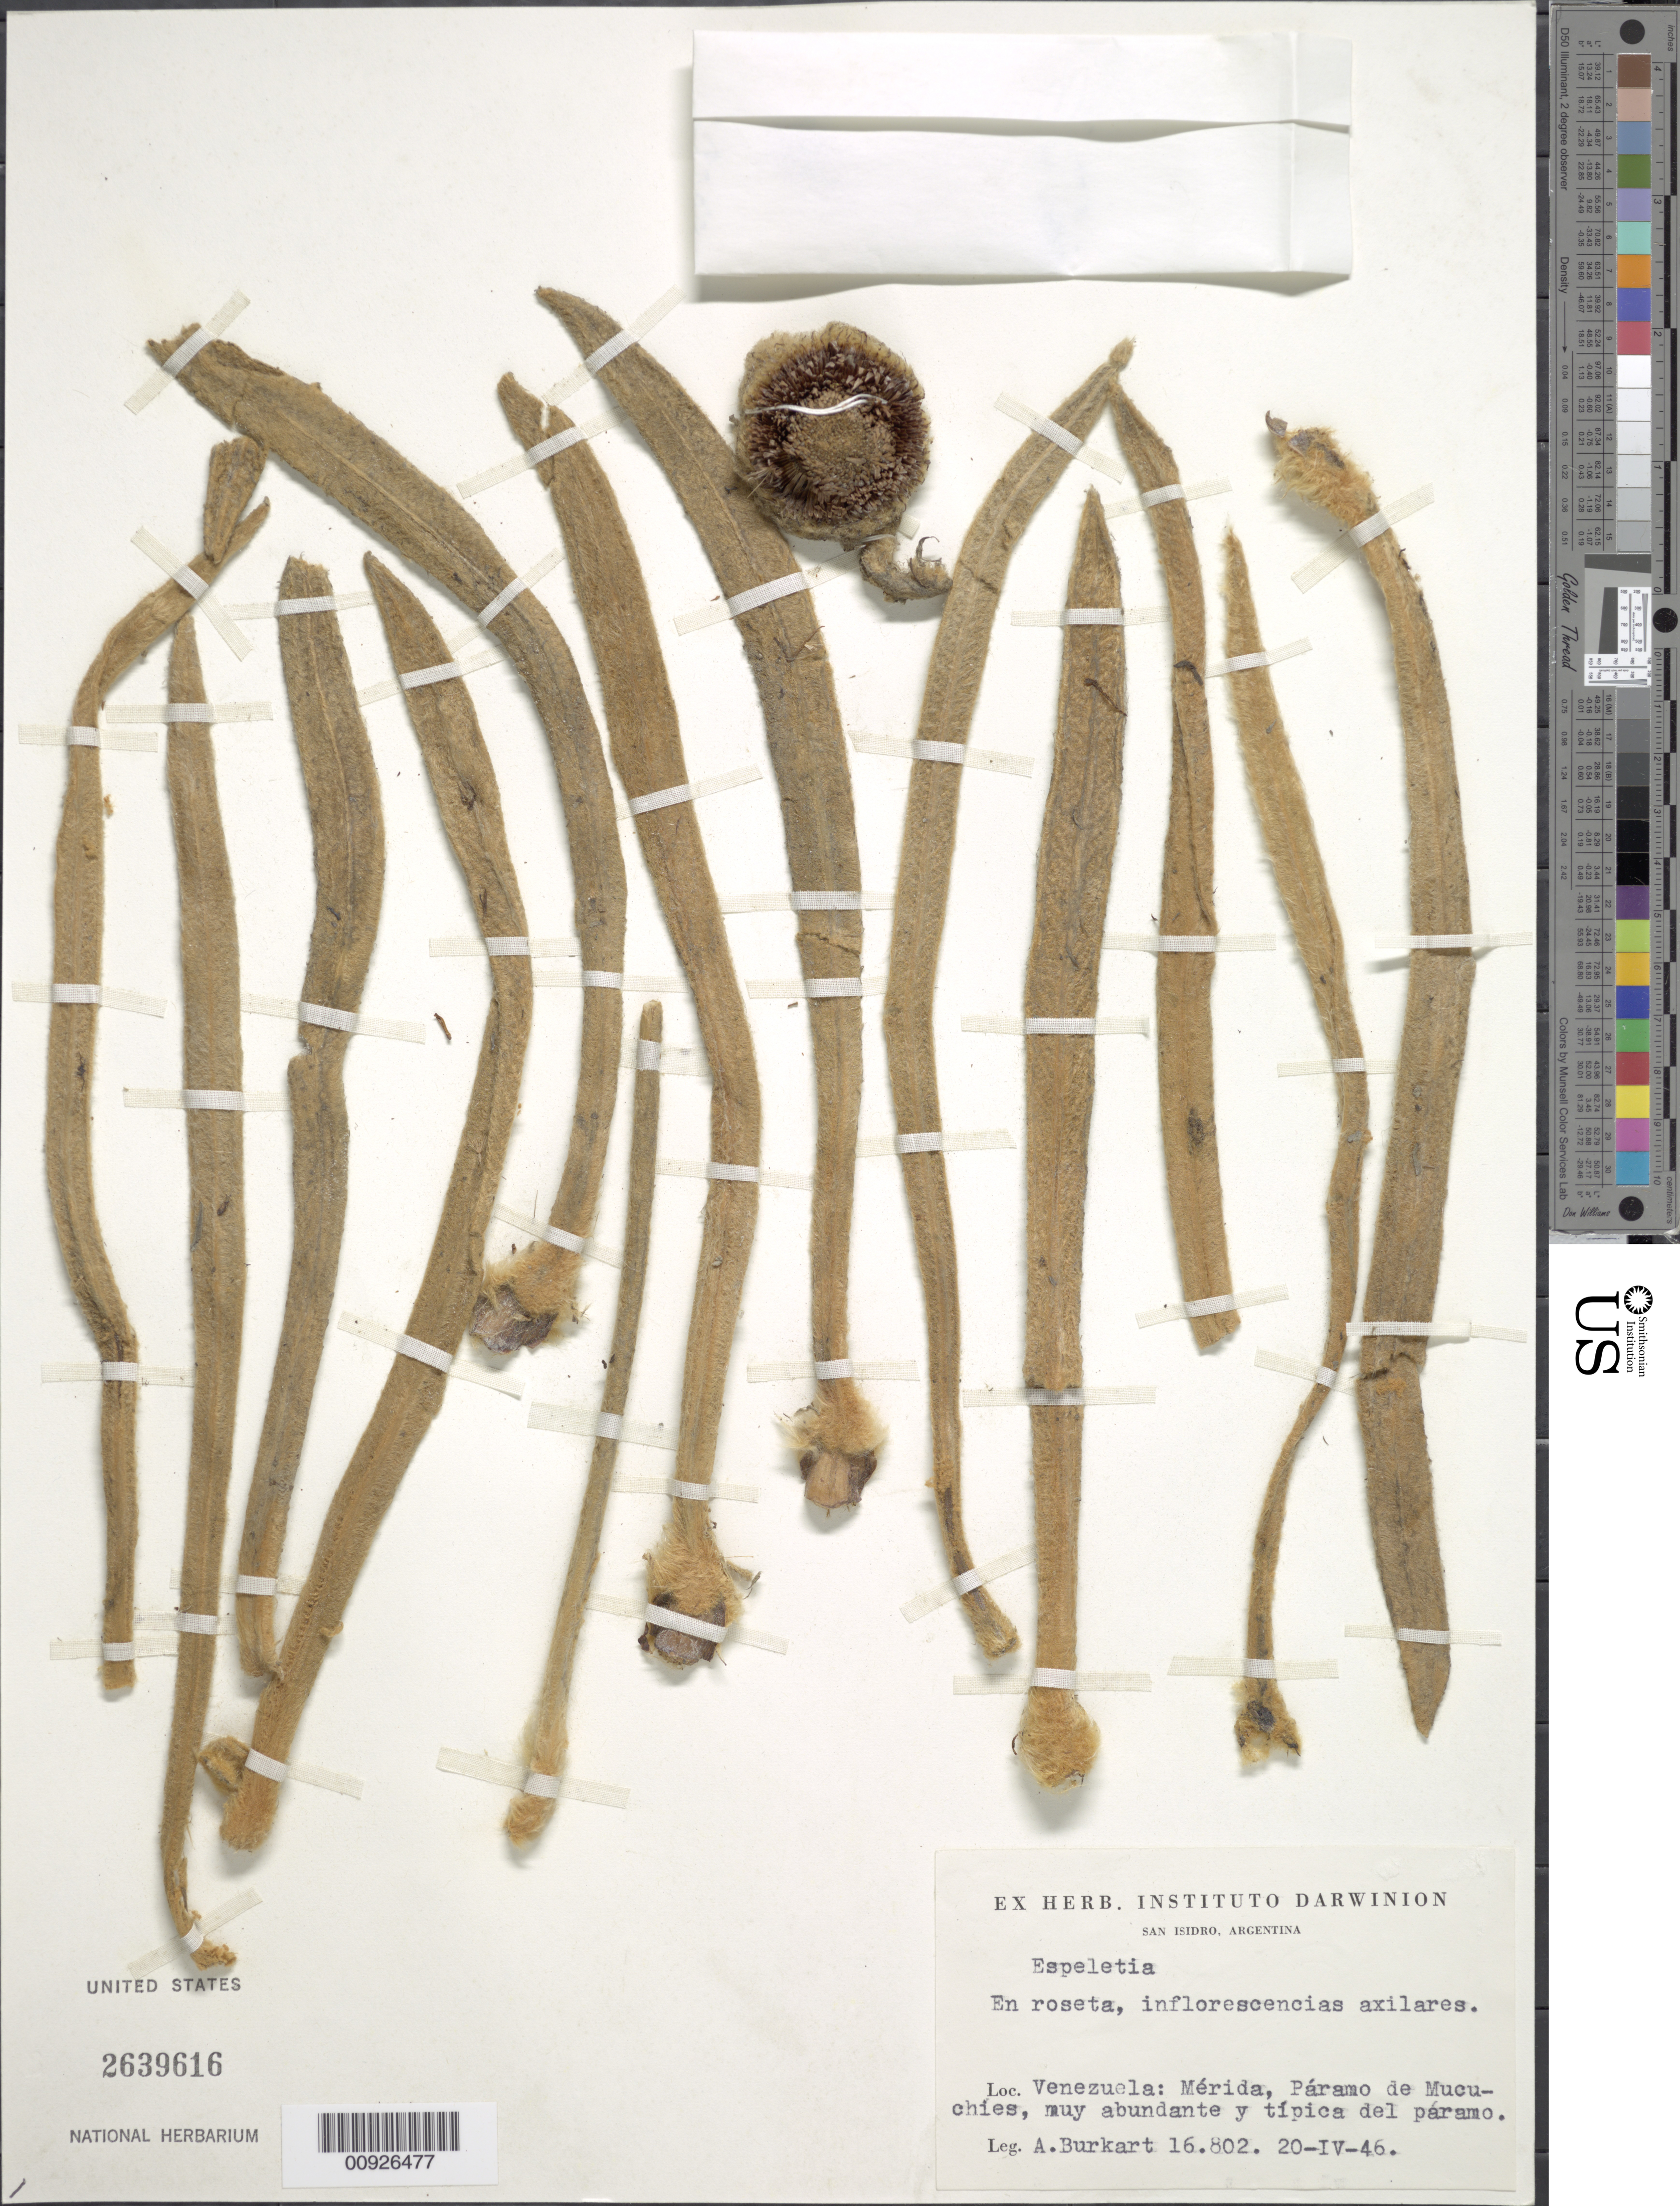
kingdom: Plantae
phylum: Tracheophyta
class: Magnoliopsida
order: Asterales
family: Asteraceae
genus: Coespeletia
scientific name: Coespeletia moritziana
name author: (Sch. Bip. ex Wedd.) Cuatrec.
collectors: A. E. Burkart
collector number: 16802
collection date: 1946-04-20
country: Venezuela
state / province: Mérida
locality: Páramo de Mucuchíes.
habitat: Muy abundante y típica del páramo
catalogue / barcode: US 2639616